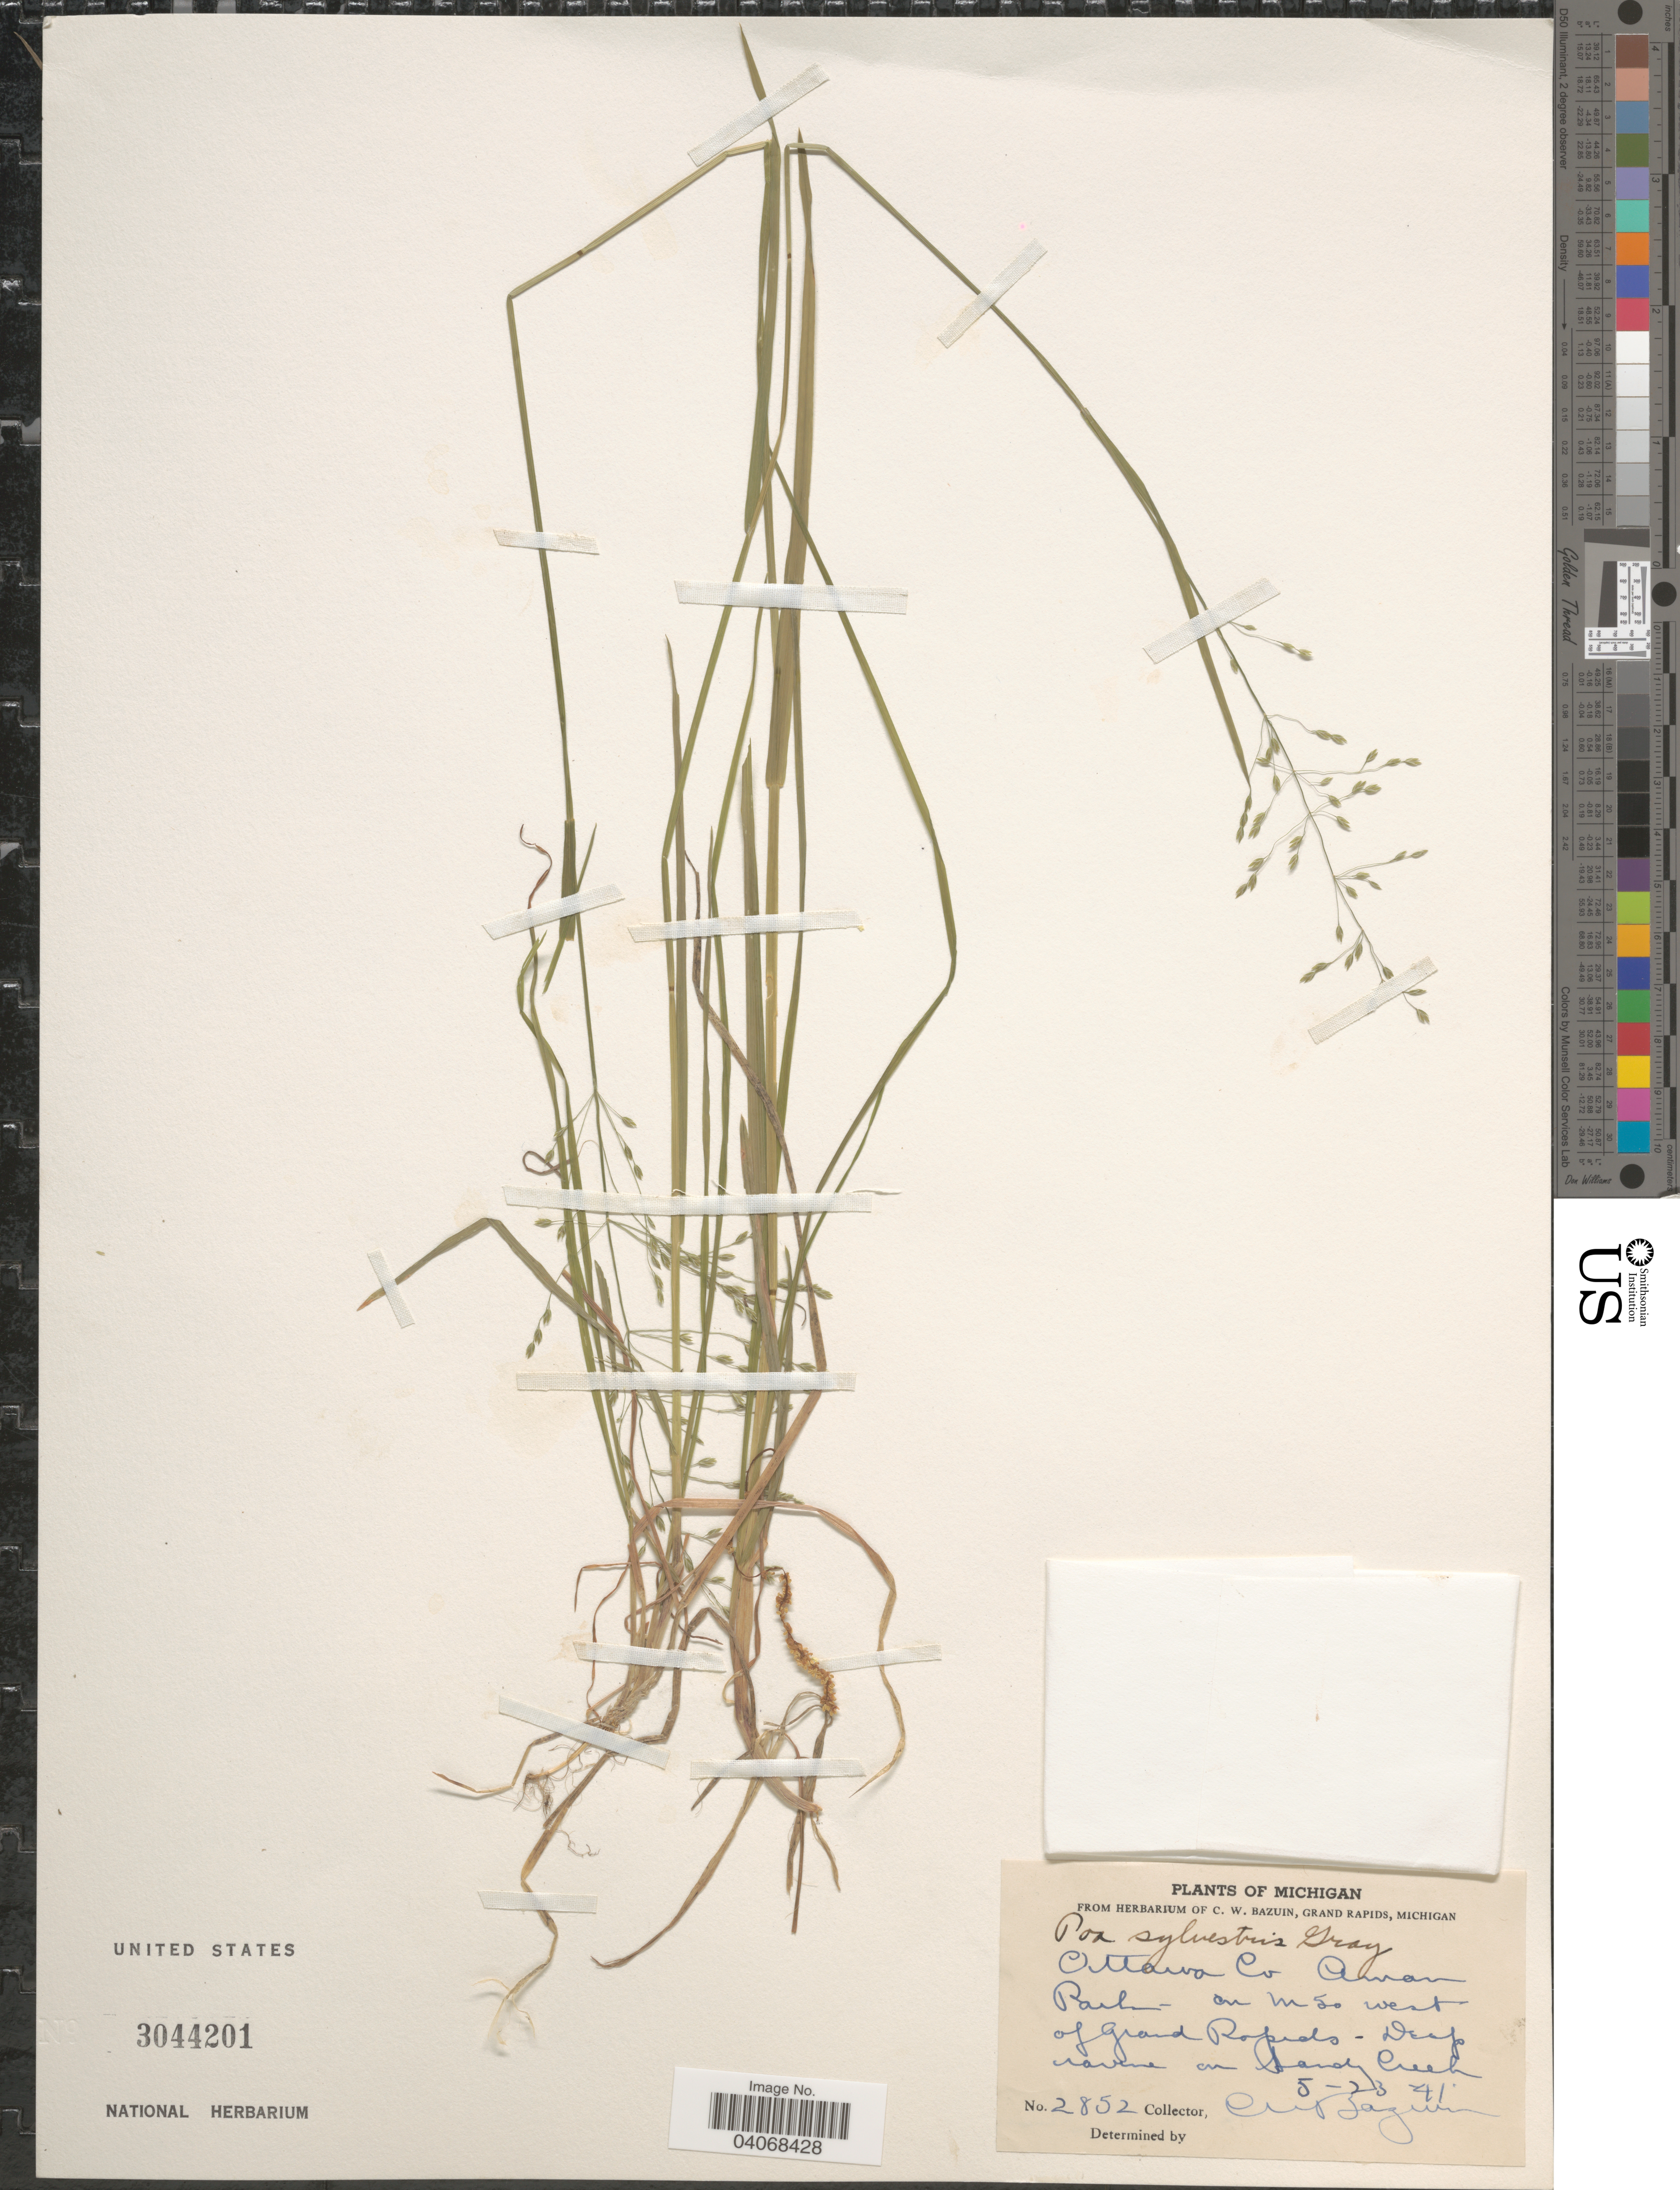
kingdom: Plantae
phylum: Tracheophyta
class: Liliopsida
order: Poales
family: Poaceae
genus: Poa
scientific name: Poa sylvestris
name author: A. Gray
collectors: C. Bazuin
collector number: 2852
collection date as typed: Transcribed d/m/y: 23/5/41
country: United States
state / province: Michigan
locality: Ottawa Co Owan Park on m 50 west of Grand Rapids - Deep ravine on Sandy Creek.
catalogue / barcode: US 3044201